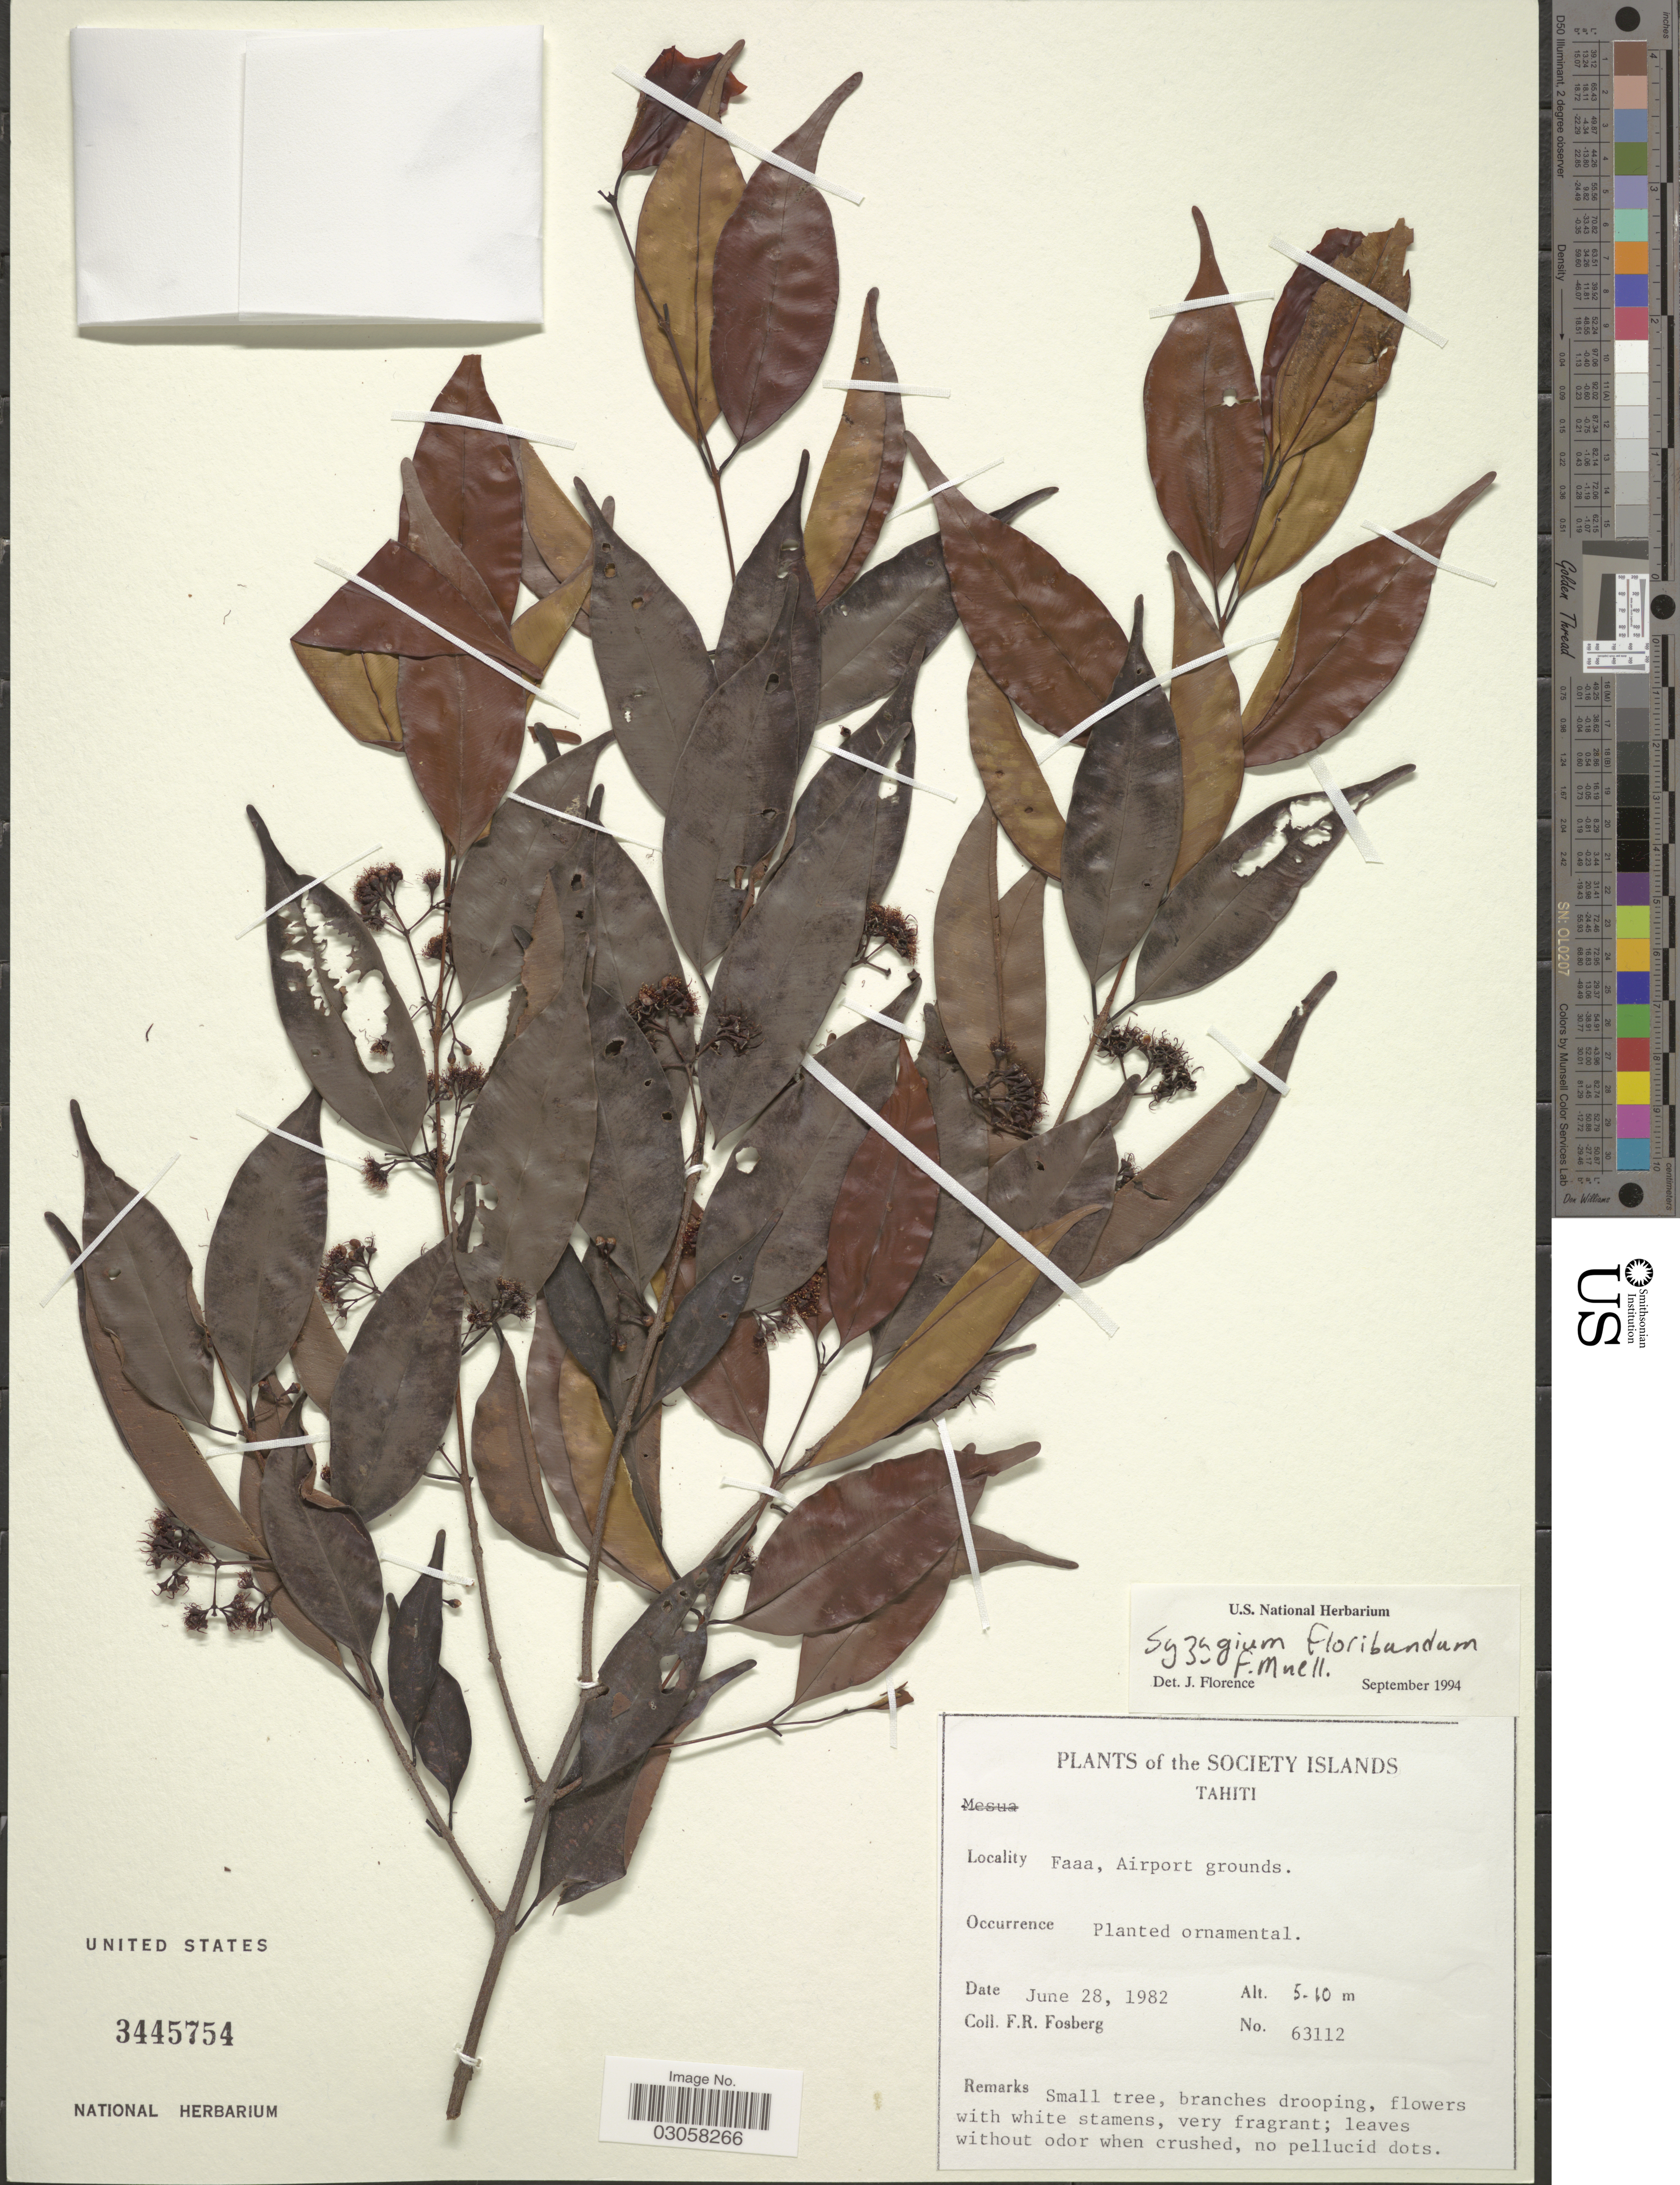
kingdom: Plantae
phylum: Tracheophyta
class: Magnoliopsida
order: Myrtales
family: Myrtaceae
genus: Syzygium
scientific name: Syzygium floribundum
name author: F. Muell.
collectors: F. R. Fosberg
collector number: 63112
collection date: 1982-06-28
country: French Polynesia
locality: The Society Islands. Tahiti. Faaa, Airport grounds.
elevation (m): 5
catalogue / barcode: US 3445754